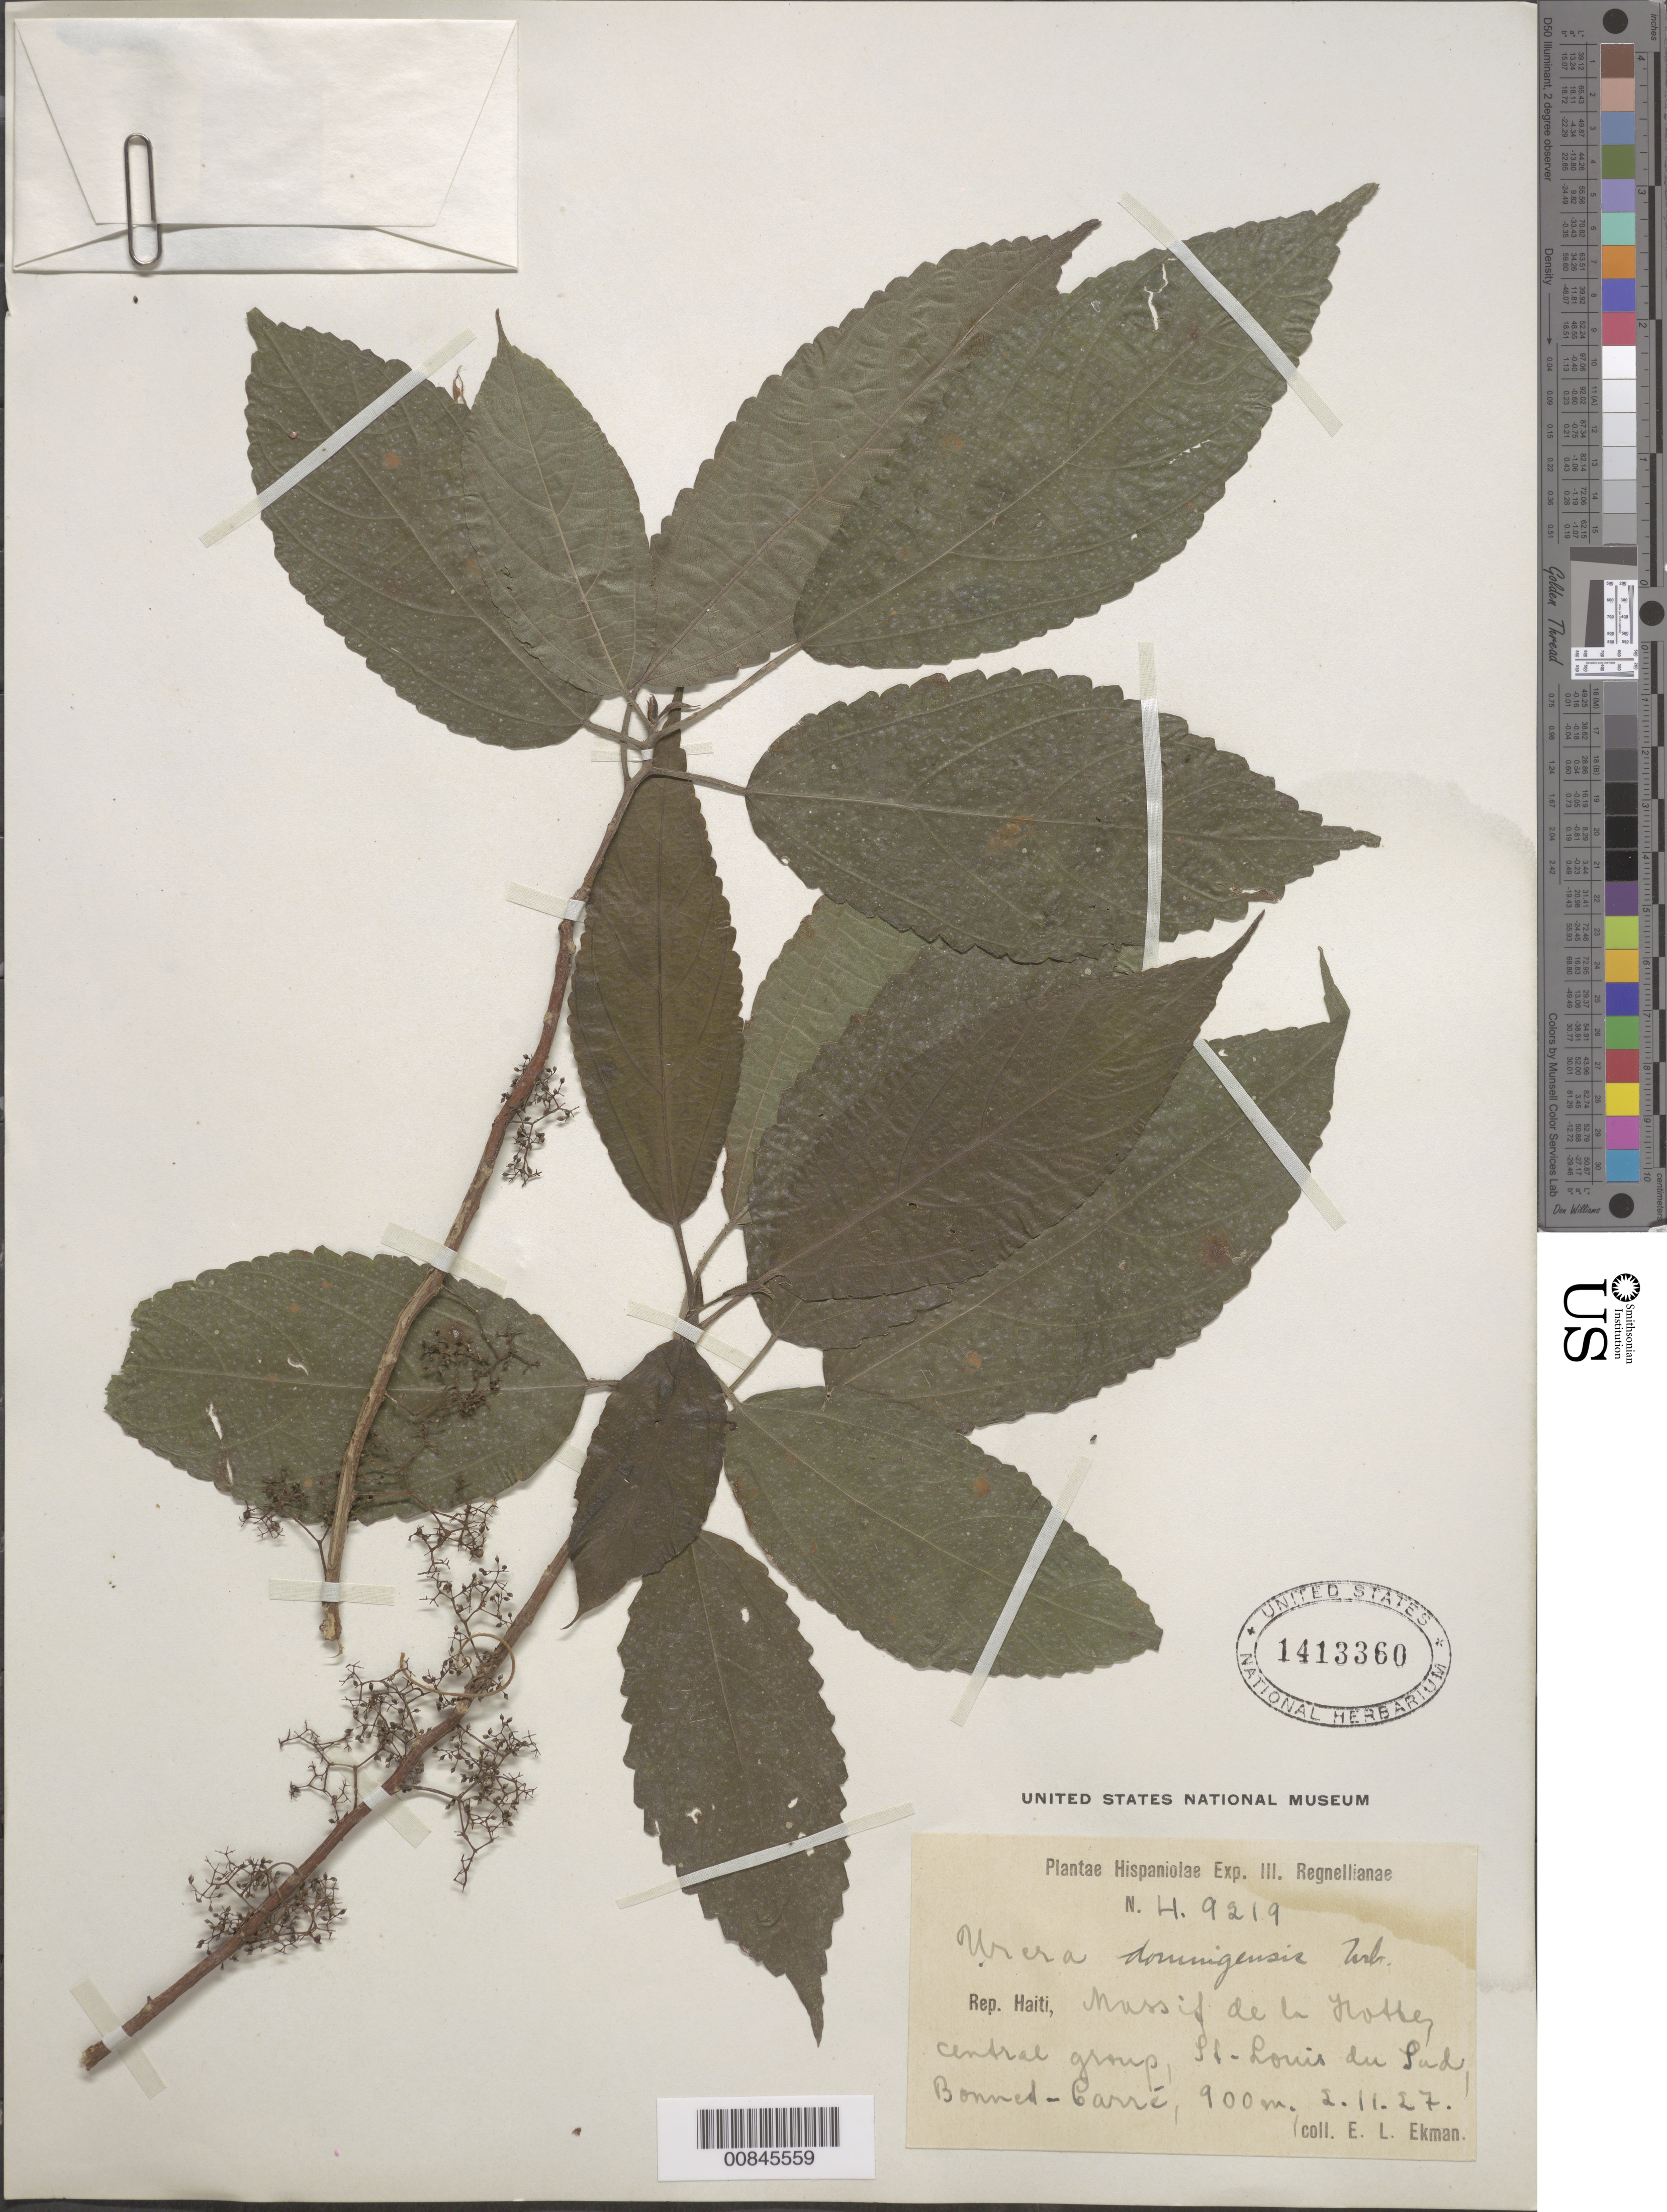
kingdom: Plantae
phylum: Tracheophyta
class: Magnoliopsida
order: Rosales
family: Urticaceae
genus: Urera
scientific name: Urera domingensis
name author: Urb.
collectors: E. L. Ekman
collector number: H 9219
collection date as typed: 02 Nov 1927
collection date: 1927-11-02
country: Haiti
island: Hispaniola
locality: Massif de la Hotte, central group, St-Louis du Sud, Bonnet-Carré.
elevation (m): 900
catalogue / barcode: US 1413360